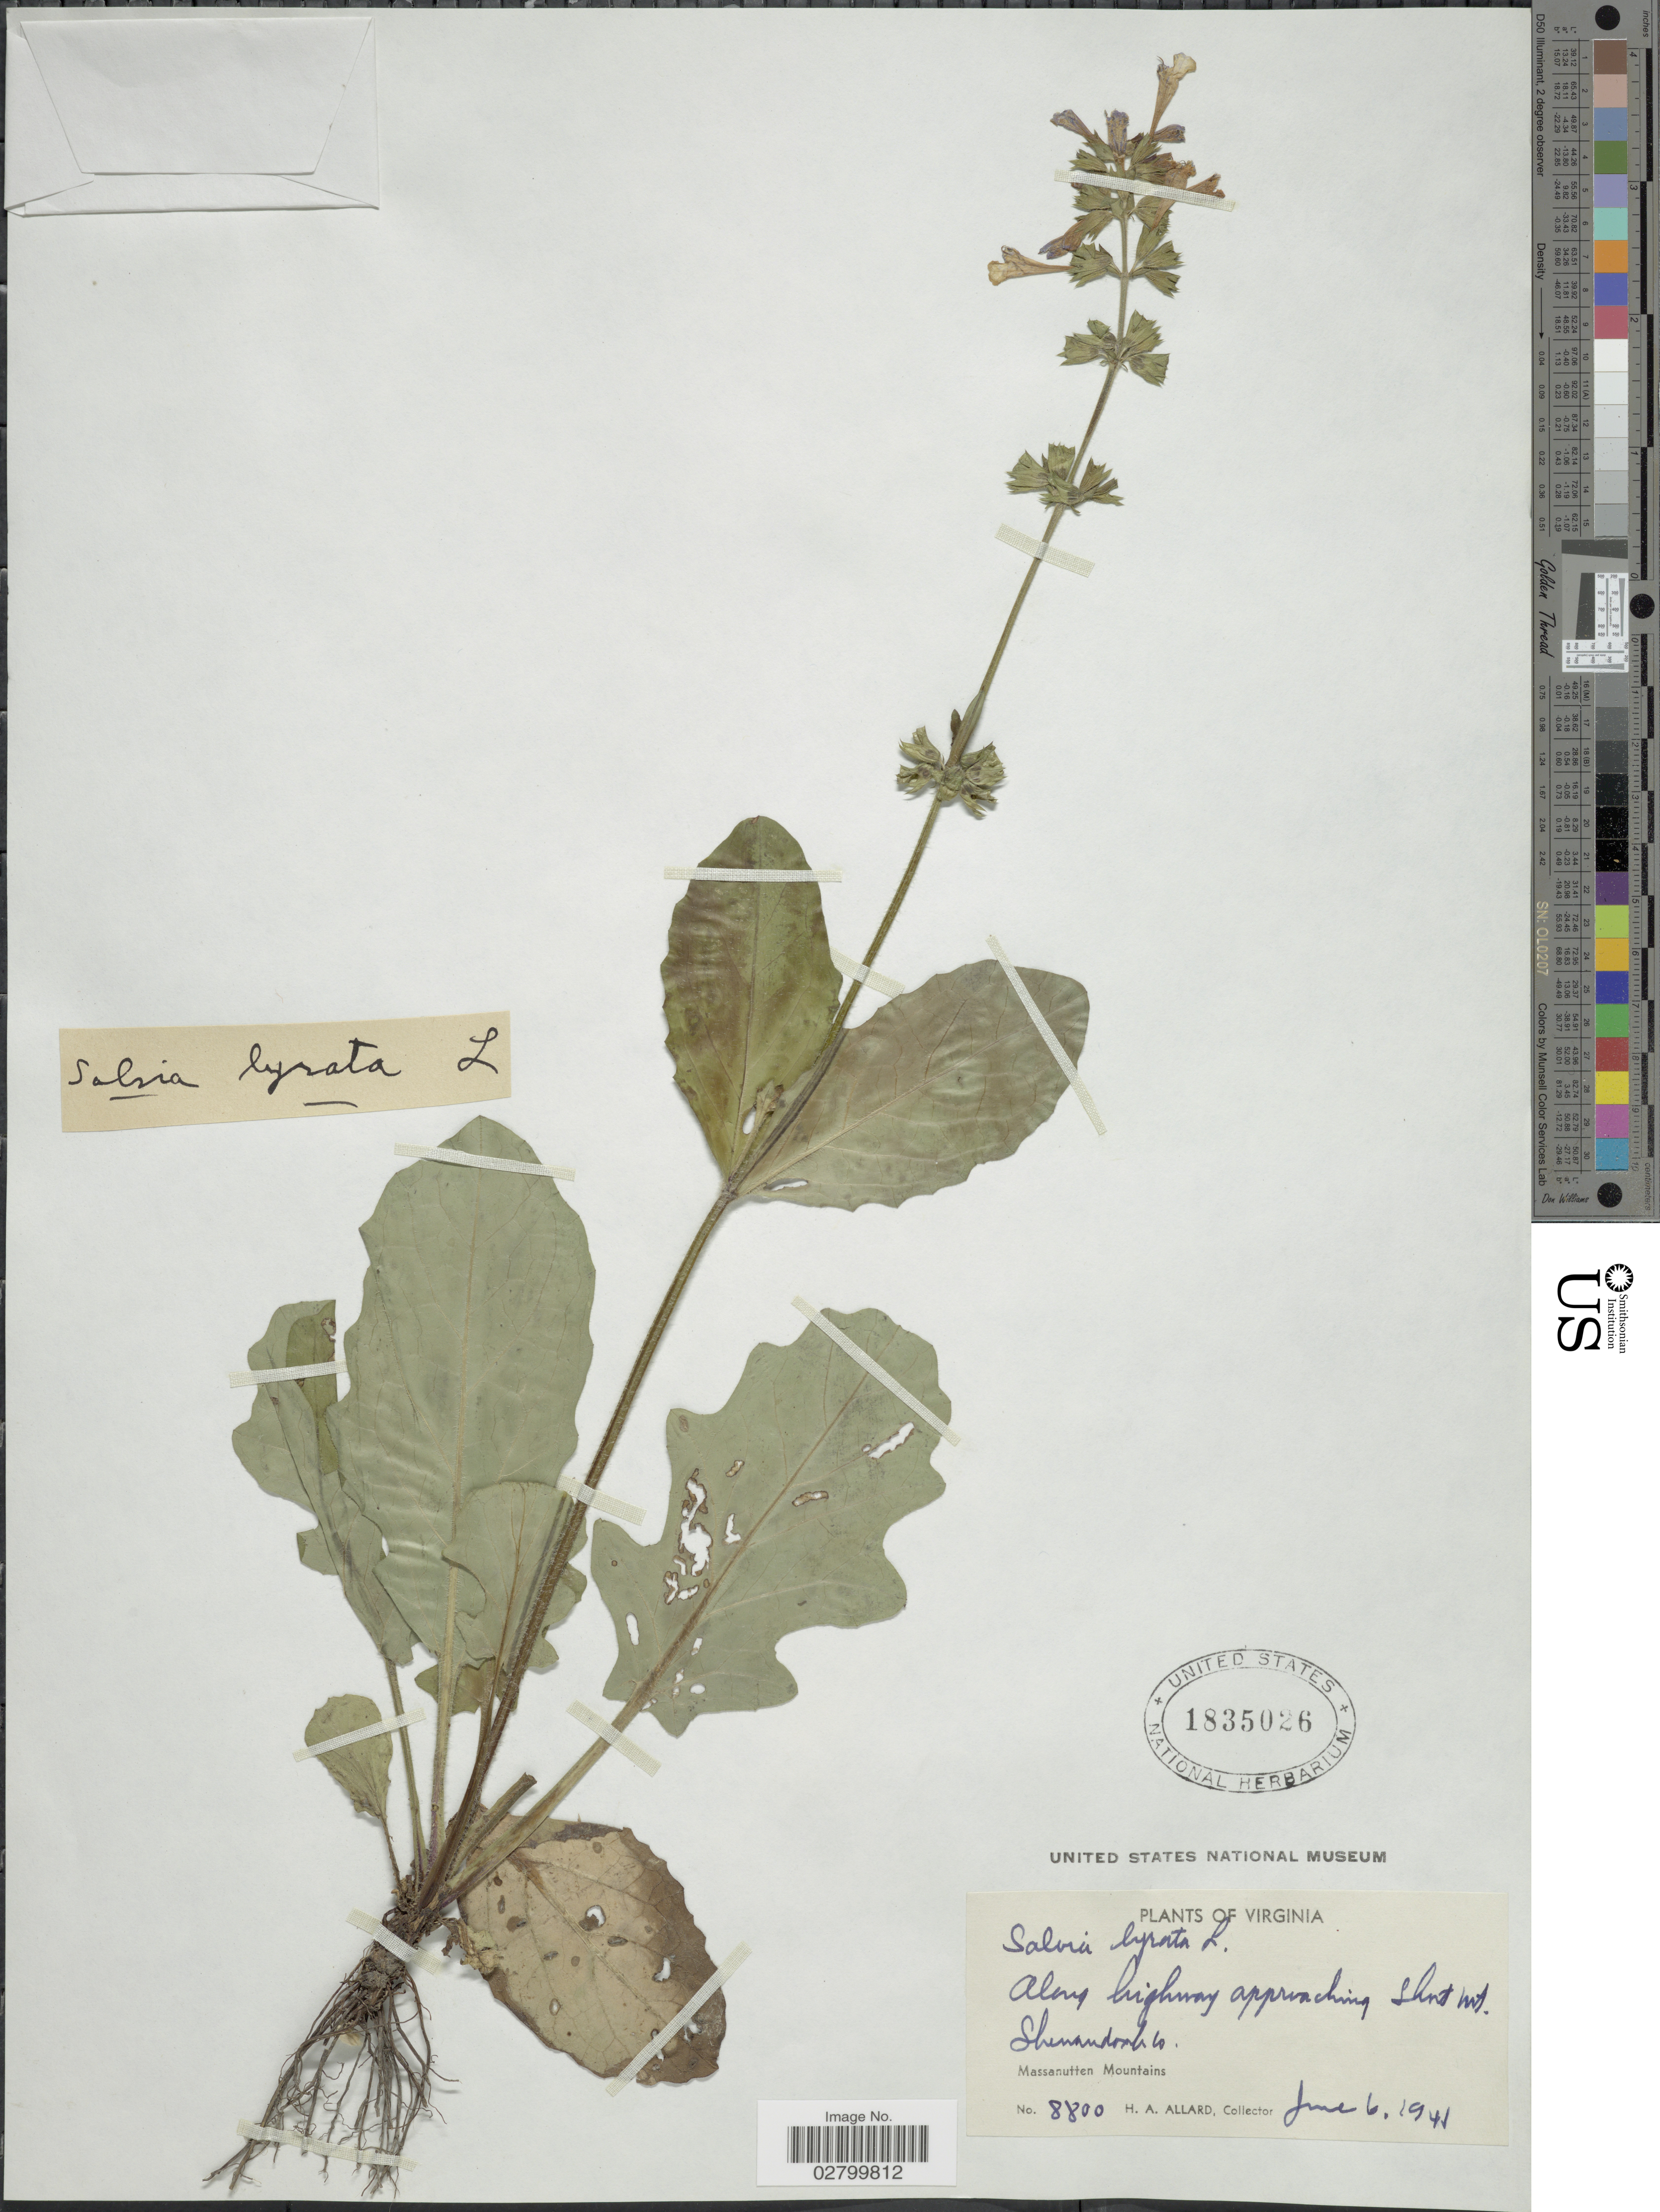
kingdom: Plantae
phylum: Tracheophyta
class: Magnoliopsida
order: Lamiales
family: Lamiaceae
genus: Salvia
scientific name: Salvia lyrata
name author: L.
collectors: H. A. Allard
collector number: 8800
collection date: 1941-06-06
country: United States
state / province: Virginia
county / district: Shenandoah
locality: Along highway approaching Short Mt. Shenandoah, Massanutten Mountains.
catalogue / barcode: US 1835026